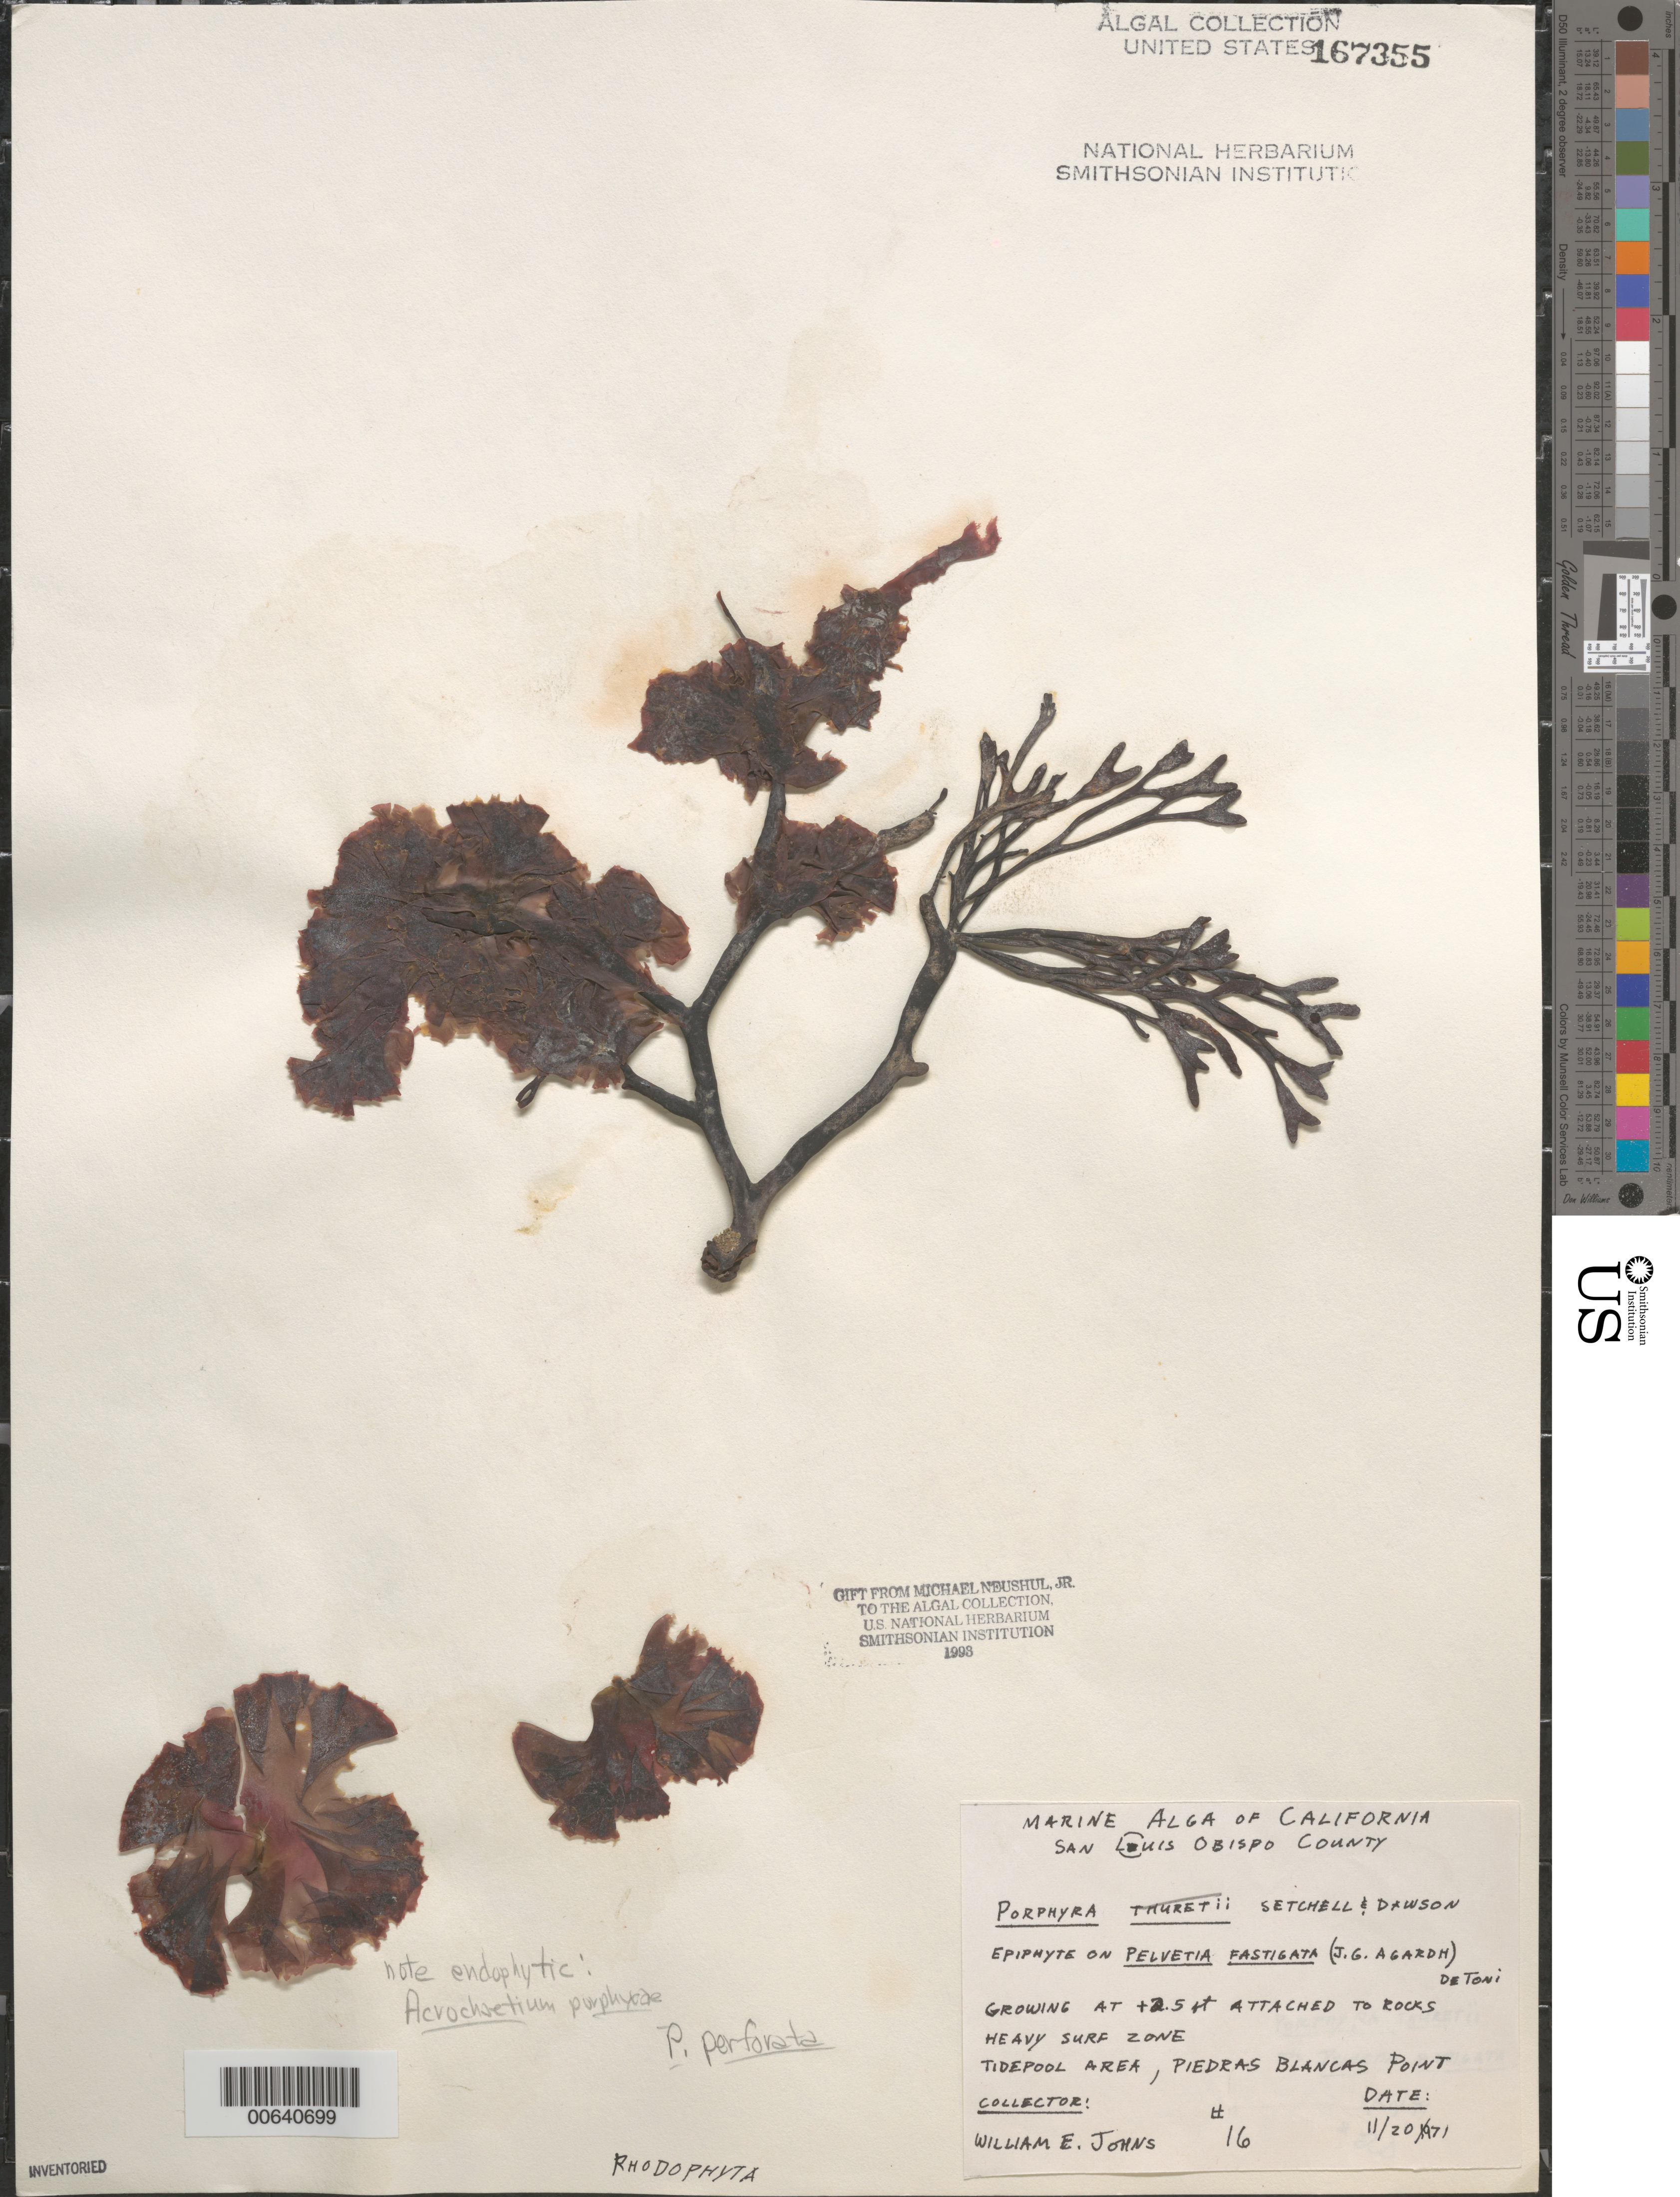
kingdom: Plantae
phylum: Rhodophyta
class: Bangiophyceae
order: Bangiales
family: Bangiaceae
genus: Pyropia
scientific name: Pyropia perforata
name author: (J. Agardh) S.C. Lindstrom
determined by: Algae name updating Project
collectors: W. Johns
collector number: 16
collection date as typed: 20 Nov 1971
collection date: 1971-11-20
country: United States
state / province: California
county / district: San Luis Obispo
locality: Piedras Blancas Point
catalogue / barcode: US 167355